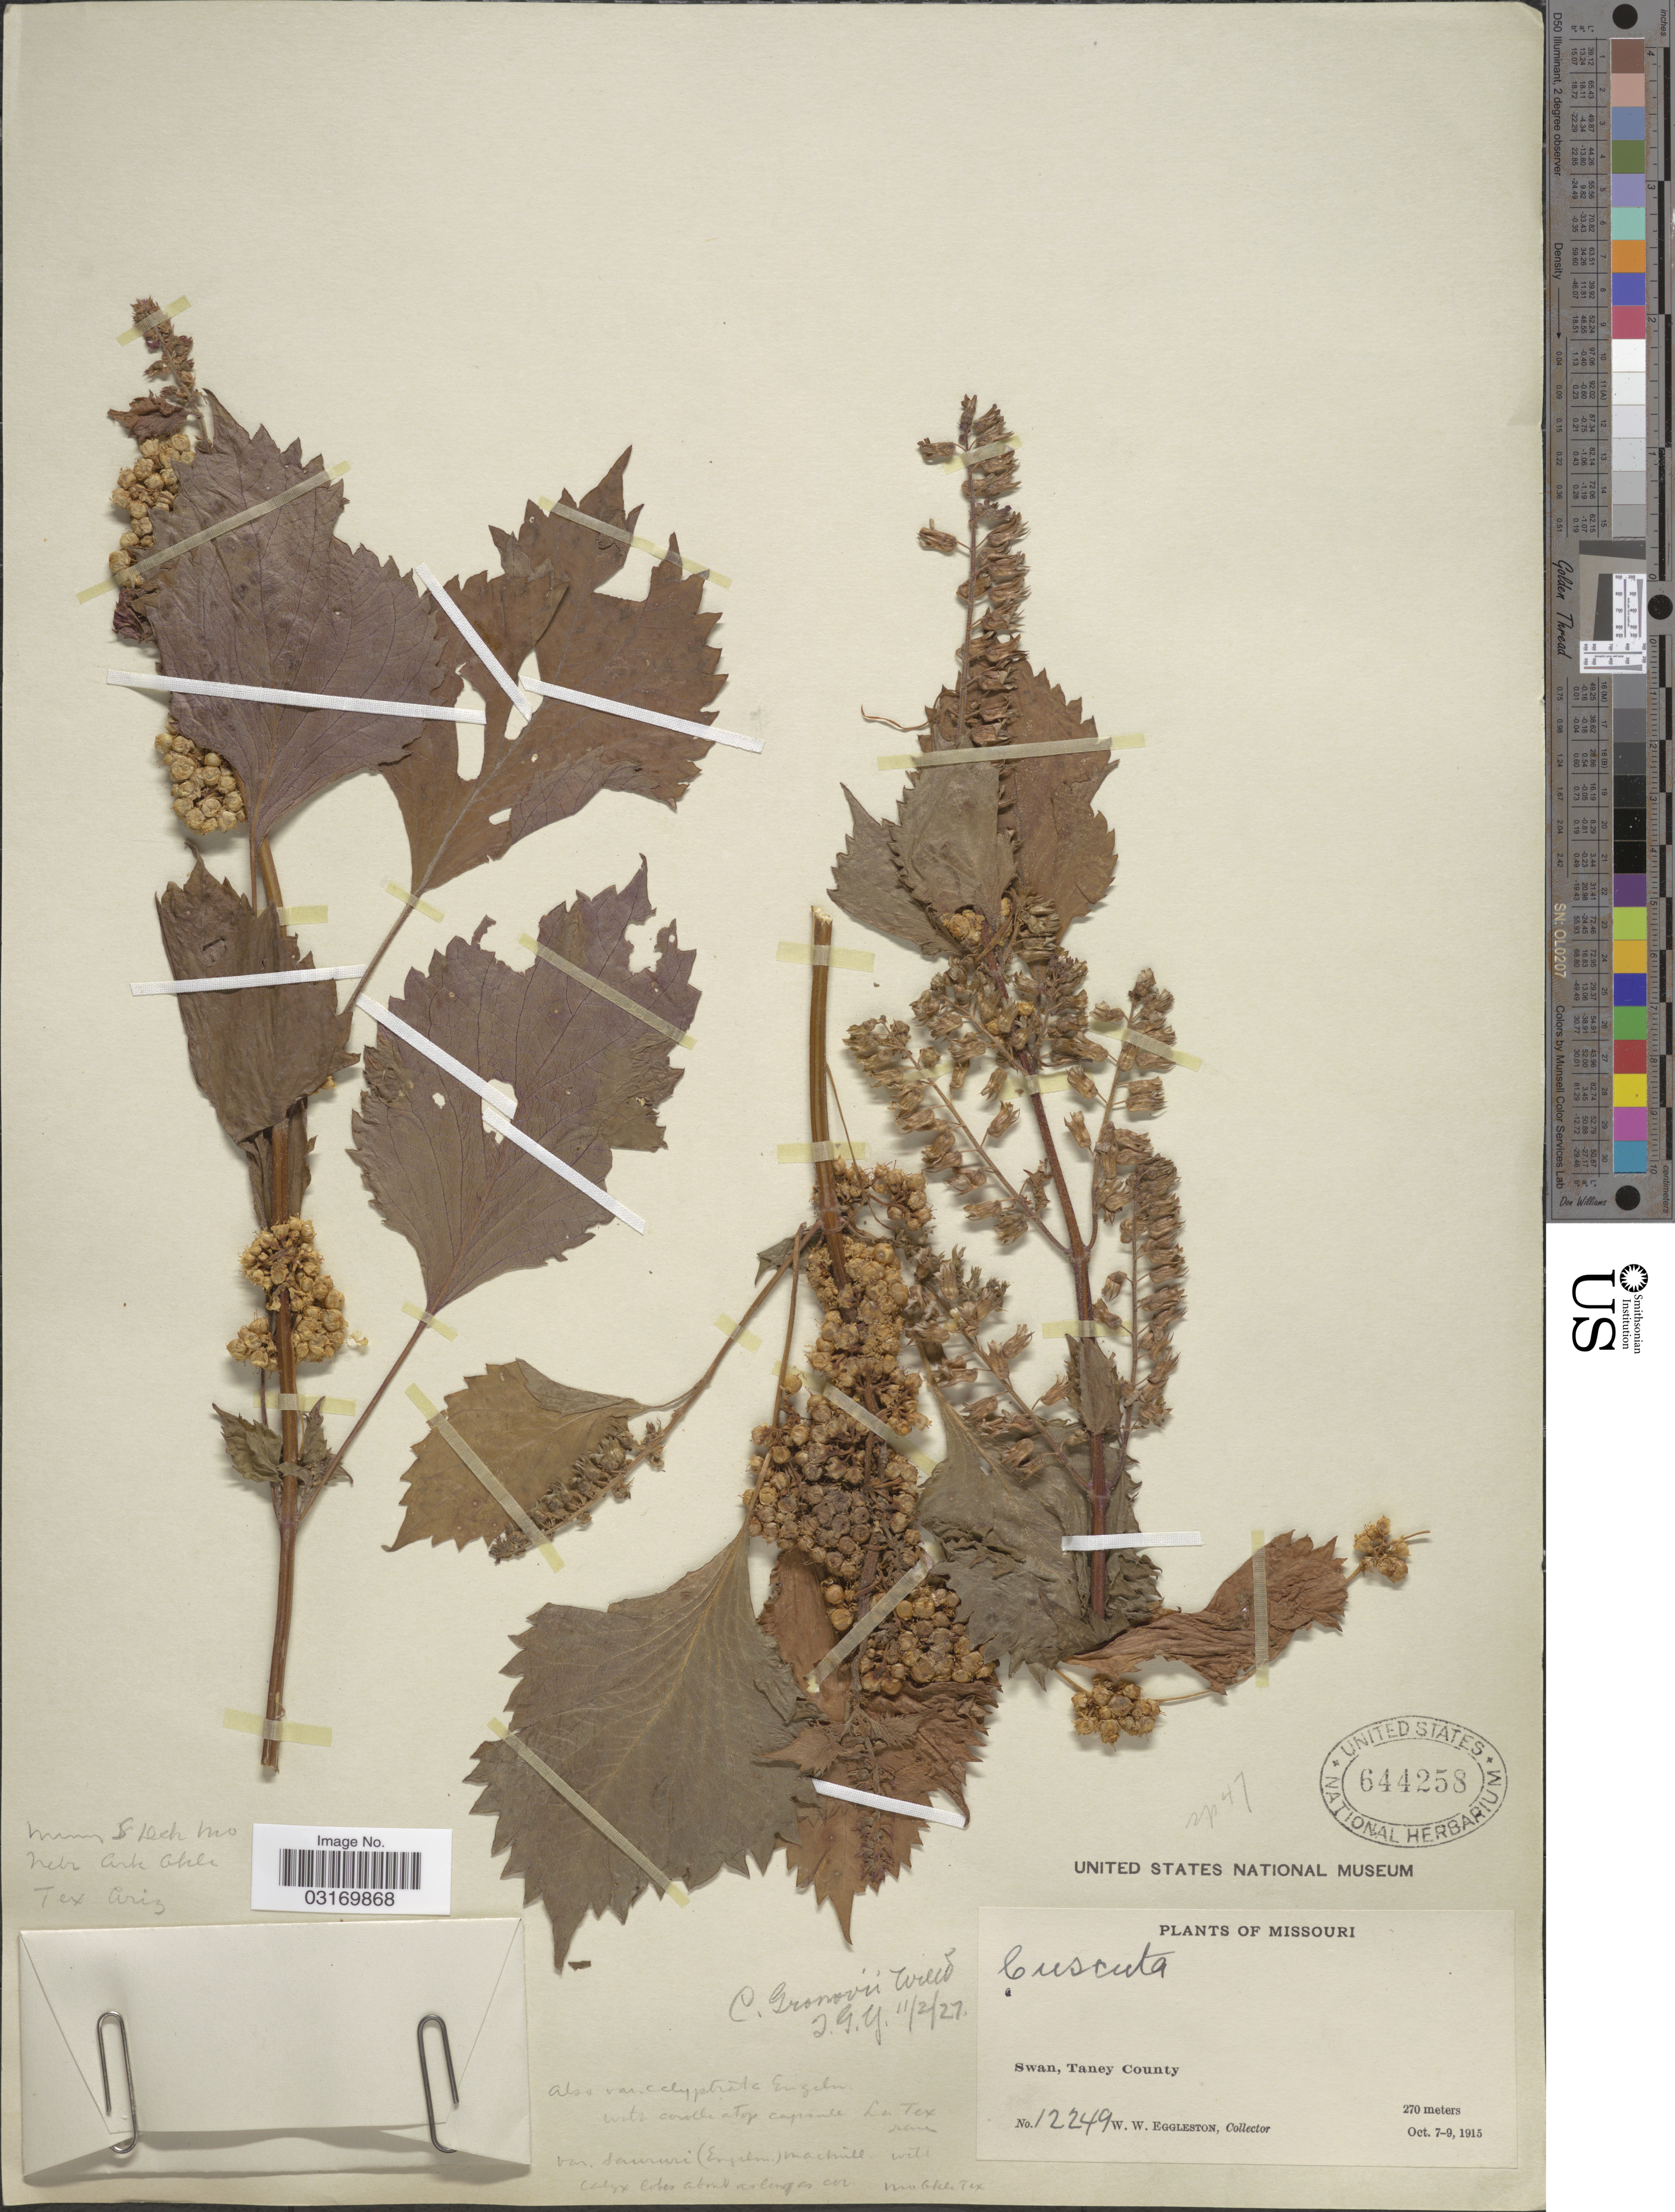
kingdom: Plantae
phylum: Tracheophyta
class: Magnoliopsida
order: Solanales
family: Convolvulaceae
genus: Cuscuta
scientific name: Cuscuta gronovii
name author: Willd. ex Schult.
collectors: W. W. Eggleston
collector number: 12249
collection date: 1915-10-07/1915-10-09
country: United States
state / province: Missouri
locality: Swan, Taney County.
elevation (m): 270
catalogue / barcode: US 644258